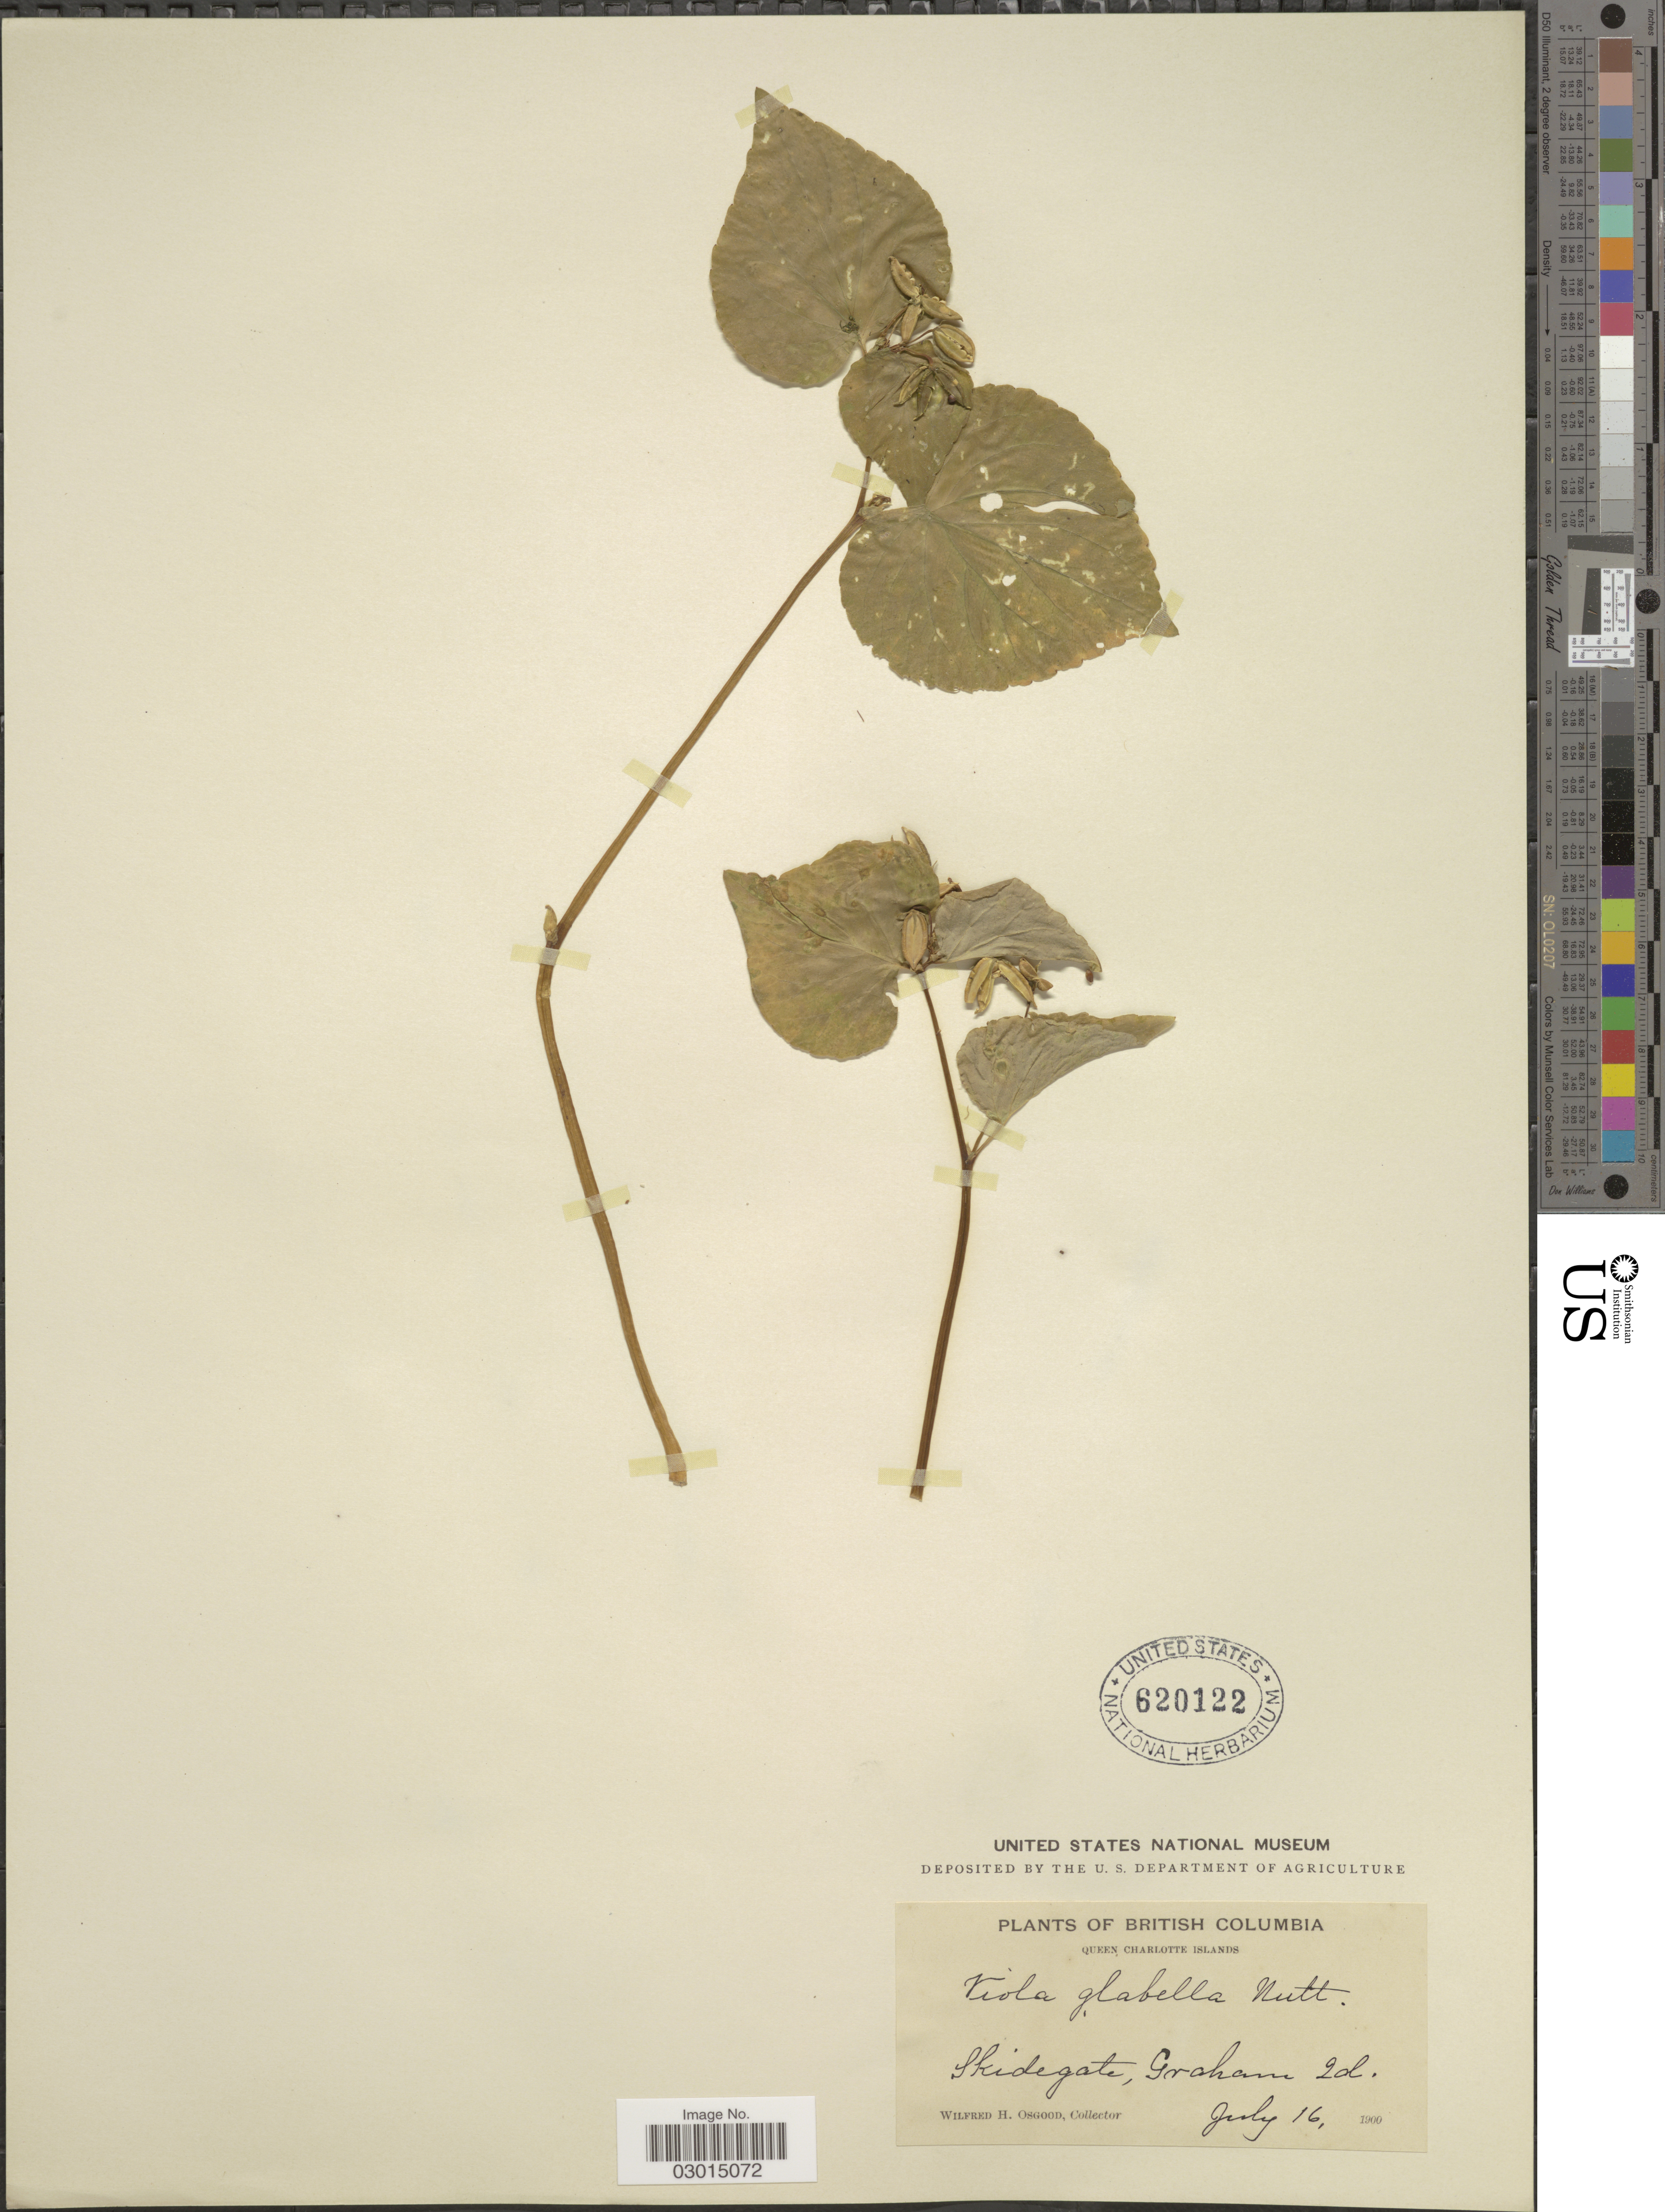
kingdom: Plantae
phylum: Tracheophyta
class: Magnoliopsida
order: Malpighiales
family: Violaceae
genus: Viola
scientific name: Viola glabella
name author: Nutt.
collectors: W. Osgood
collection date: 1900-07-16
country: Canada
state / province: British Columbia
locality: Queen Charlotte Islands. Skidegate, Graham Id.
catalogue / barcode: US 620122